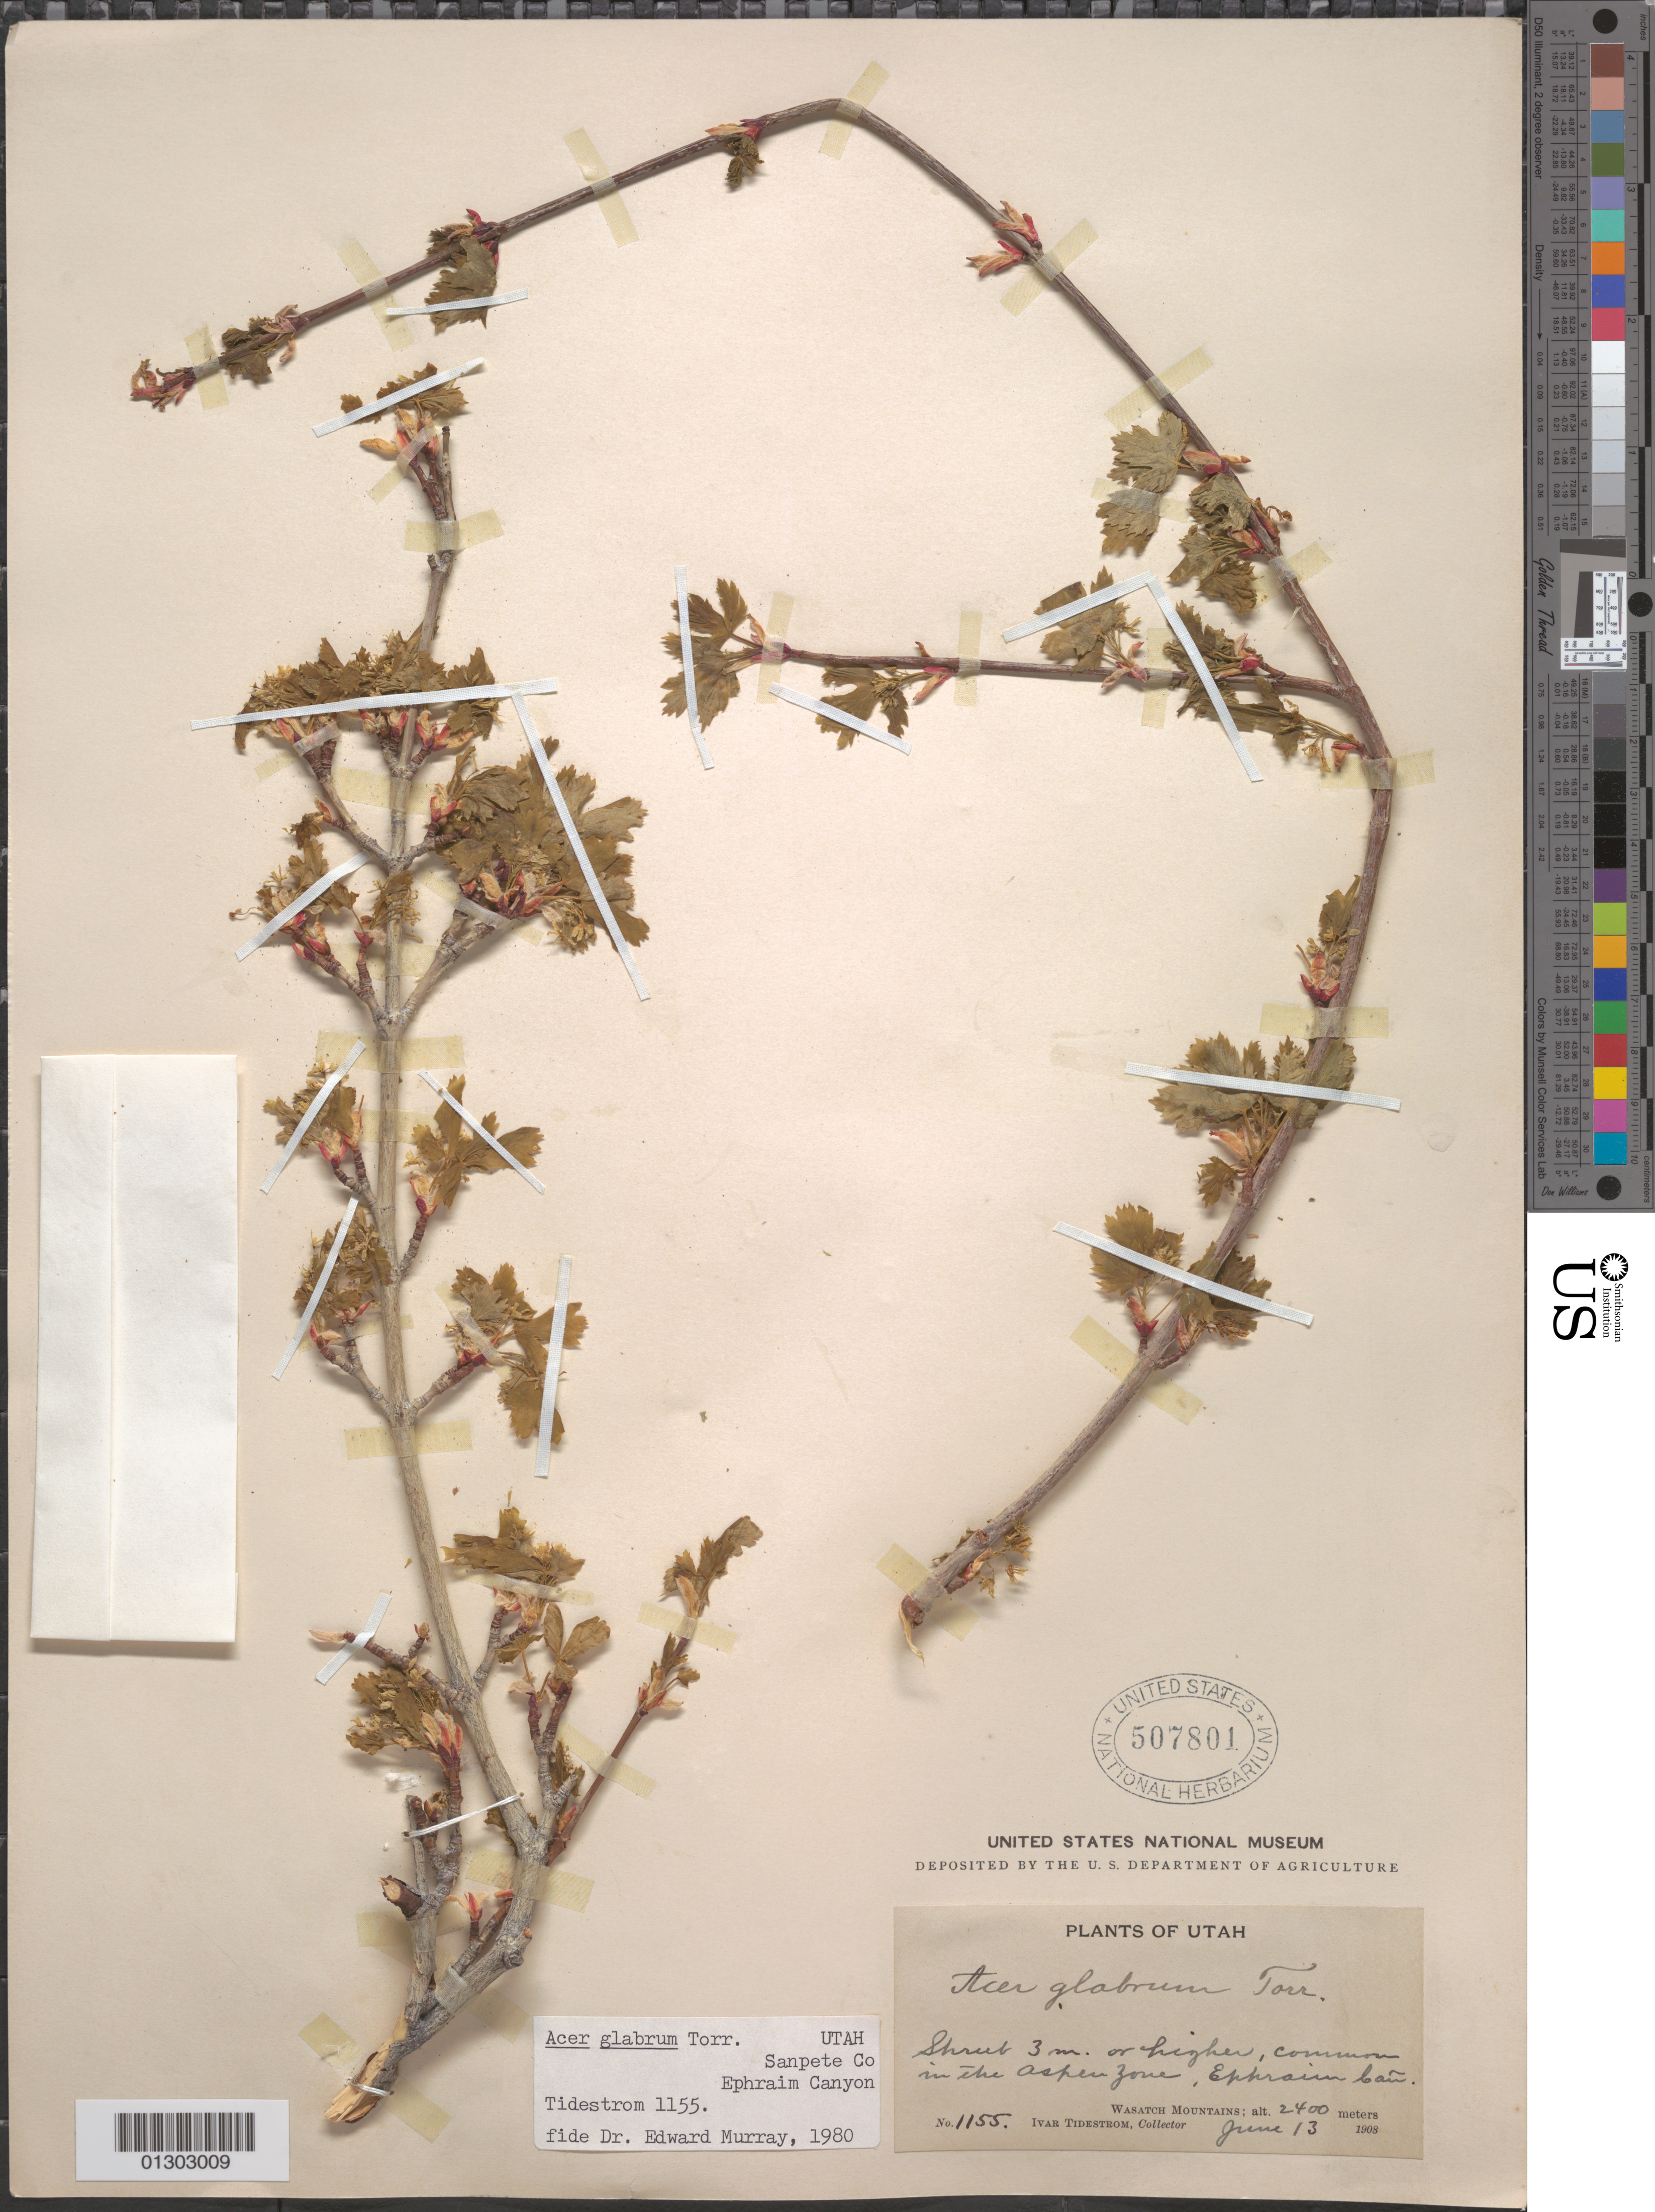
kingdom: Plantae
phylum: Tracheophyta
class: Magnoliopsida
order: Sapindales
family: Sapindaceae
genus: Acer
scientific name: Acer glabrum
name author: Torr.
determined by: Murray, Edward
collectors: I. F. Tidestrom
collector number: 1155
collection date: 1908-06-13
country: United States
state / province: Utah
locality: Wasatch Mountains, Aspen Zome, Ephraim Cañon.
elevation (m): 2400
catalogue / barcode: US 507801